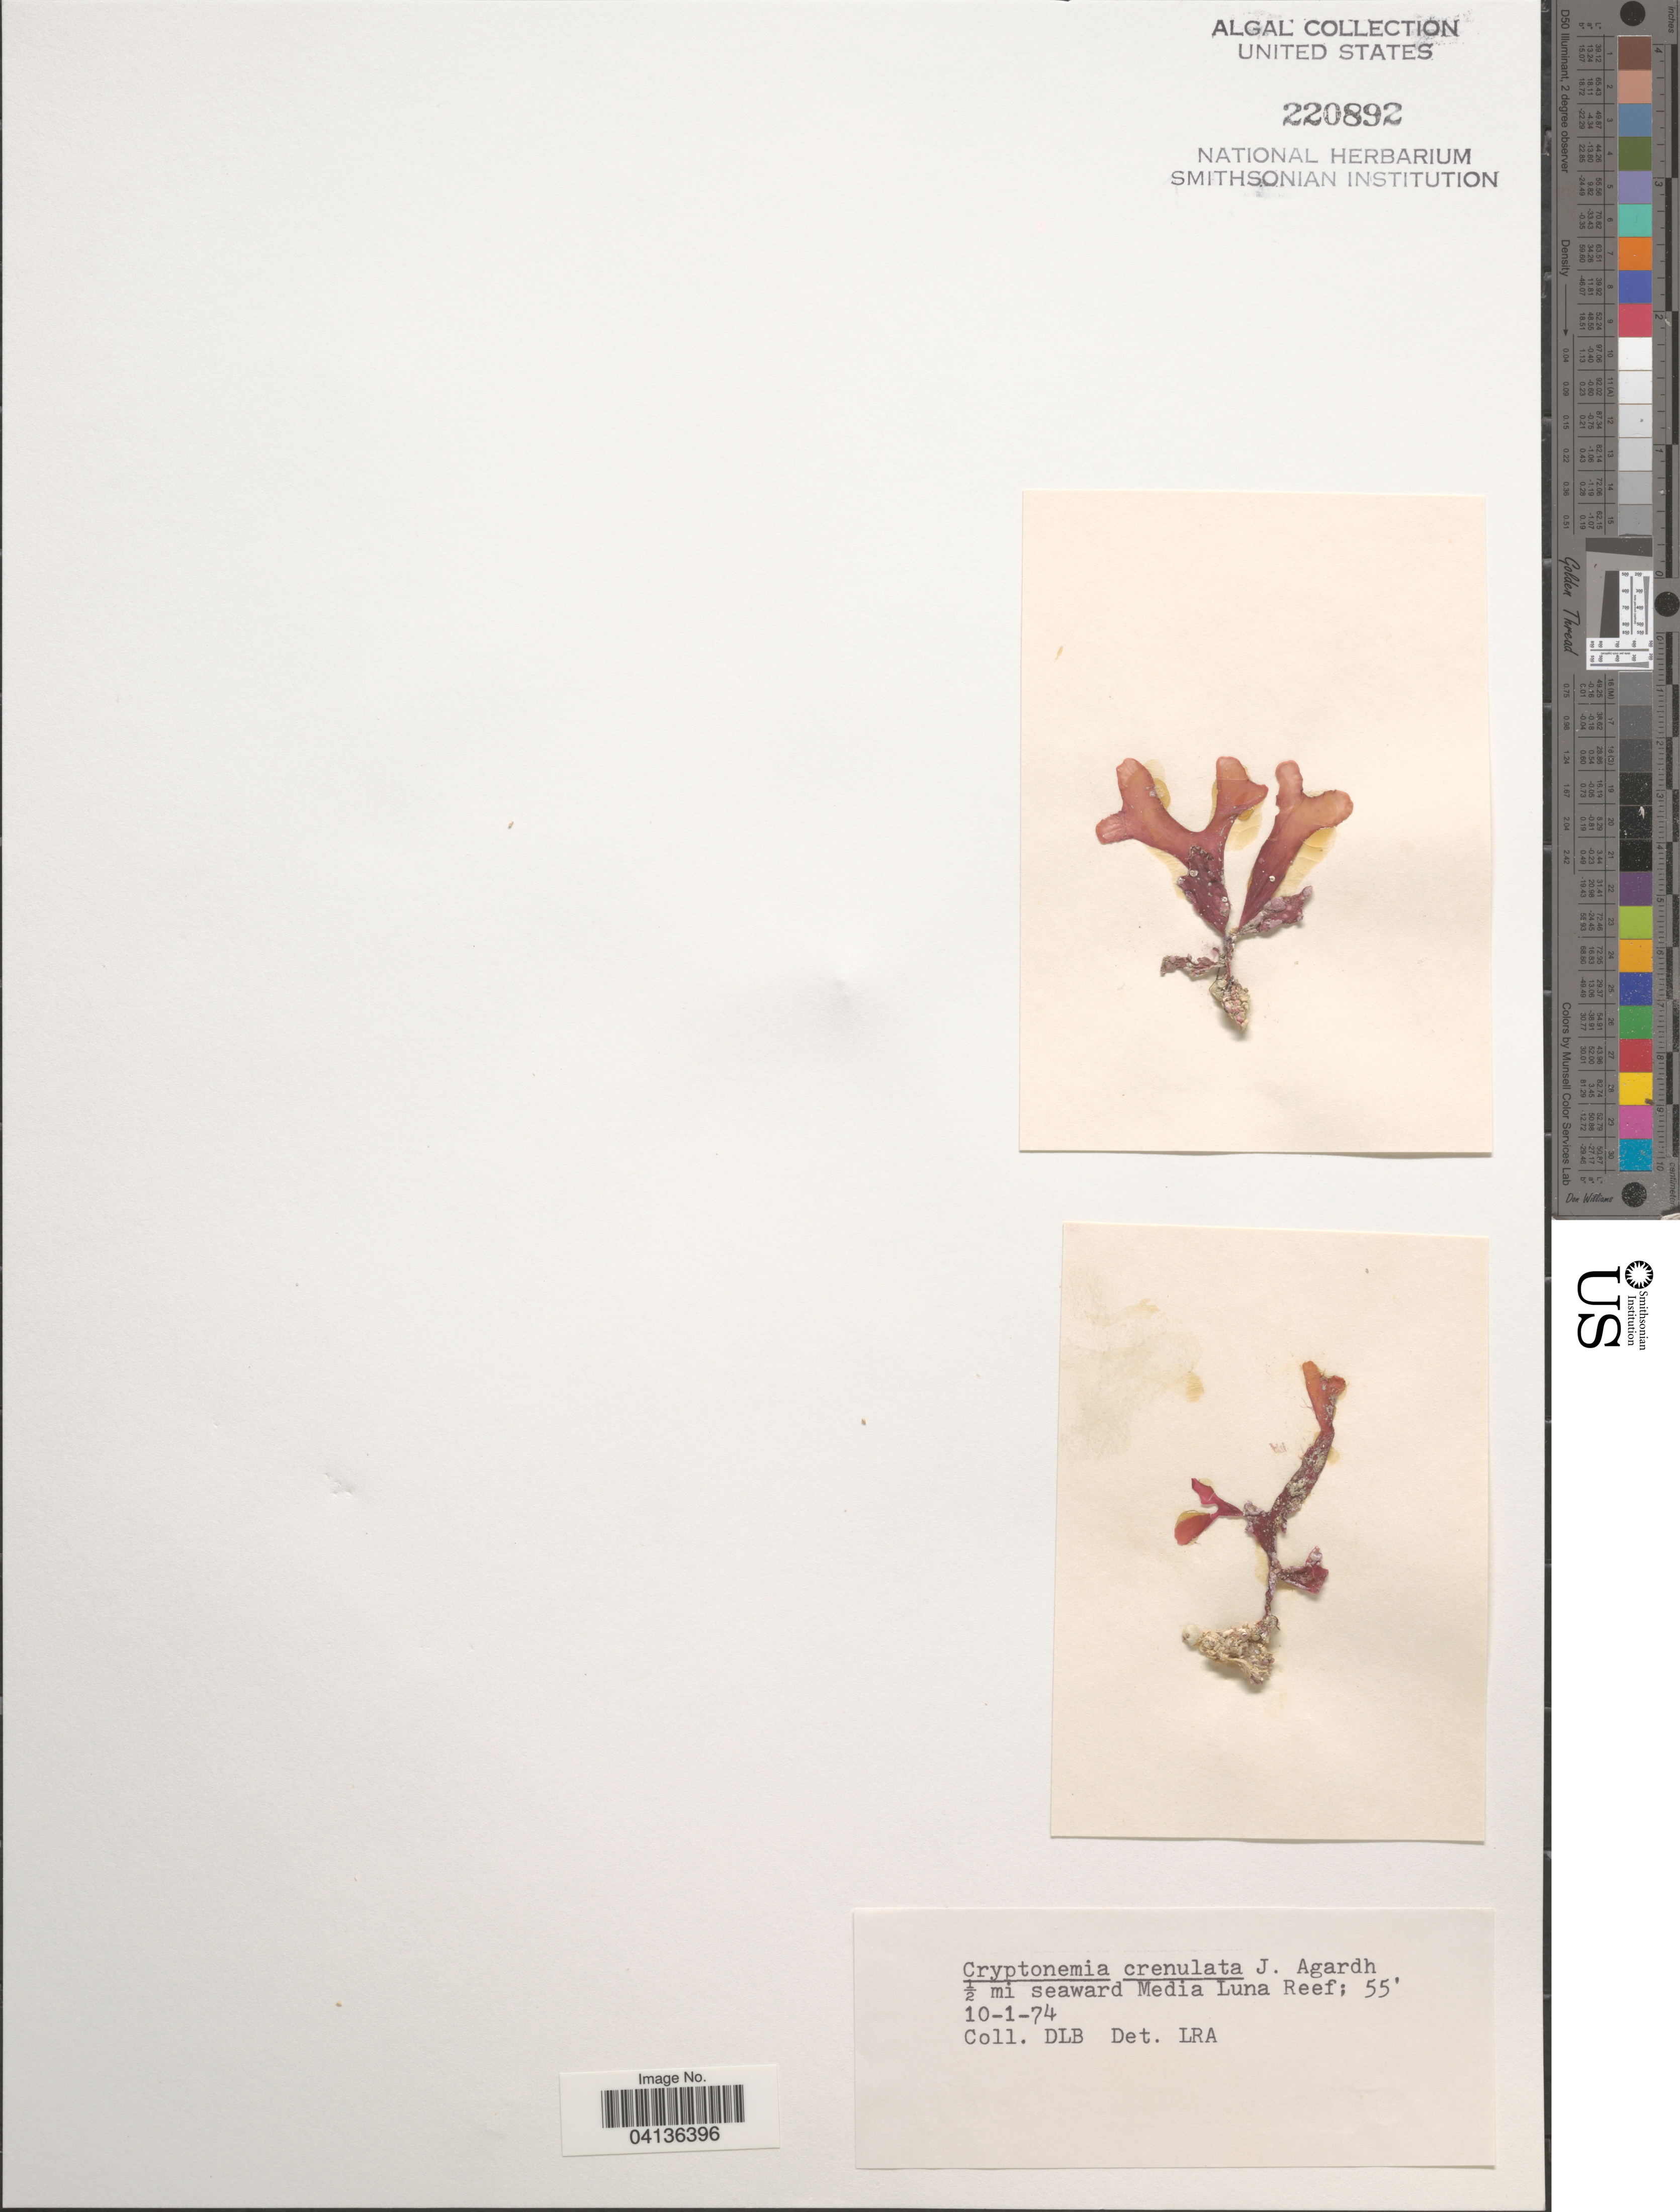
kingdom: Plantae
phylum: Rhodophyta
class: Florideophyceae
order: Halymeniales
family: Halymeniaceae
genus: Cryptonemia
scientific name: Cryptonemia crenulata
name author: (J. Agardh) J. Agardh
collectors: D. L. B.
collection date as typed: Transcribed d/m/y: 10/1/74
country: Puerto Rico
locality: ½ mi seaward Media Luna Reef.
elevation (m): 17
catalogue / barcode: US 220892